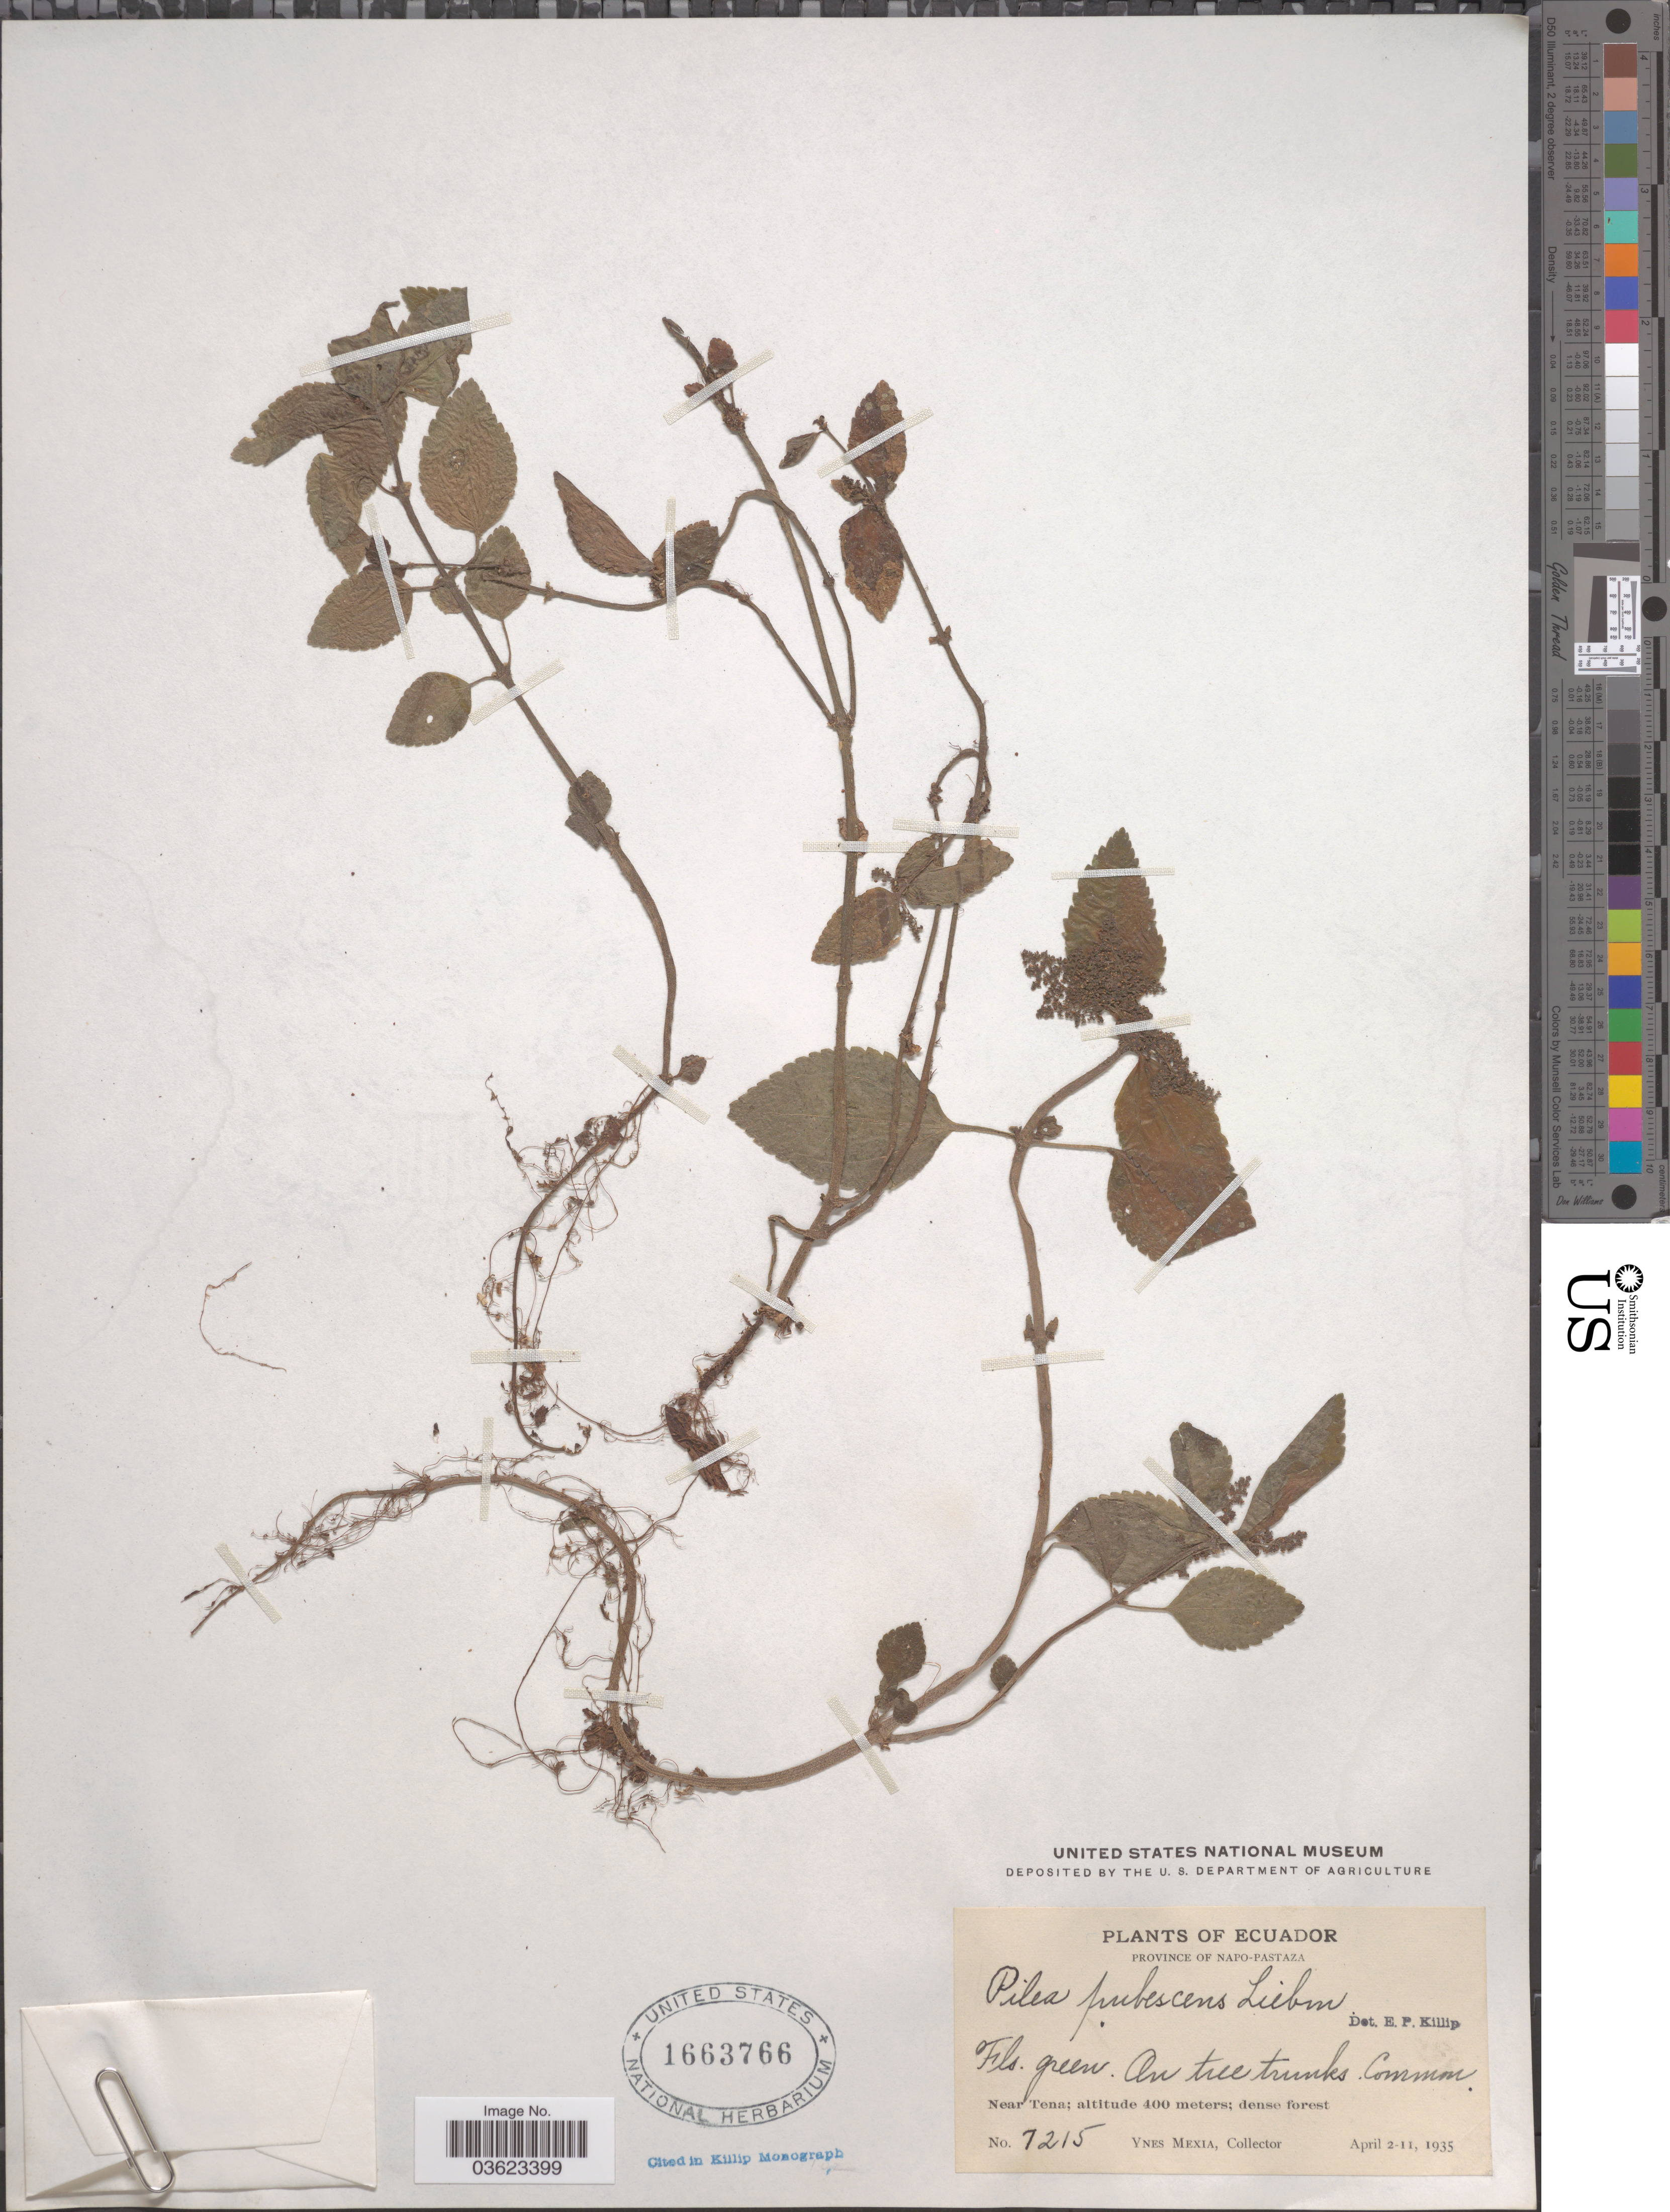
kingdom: Plantae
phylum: Tracheophyta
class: Magnoliopsida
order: Rosales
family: Urticaceae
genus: Pilea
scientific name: Pilea pubescens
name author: Liebm.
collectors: Y. Mexia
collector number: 7215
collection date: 1935-04-02/1935-04-11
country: Ecuador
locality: Province of Napo-Pastaza. Near Tena.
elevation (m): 400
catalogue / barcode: US 1663766